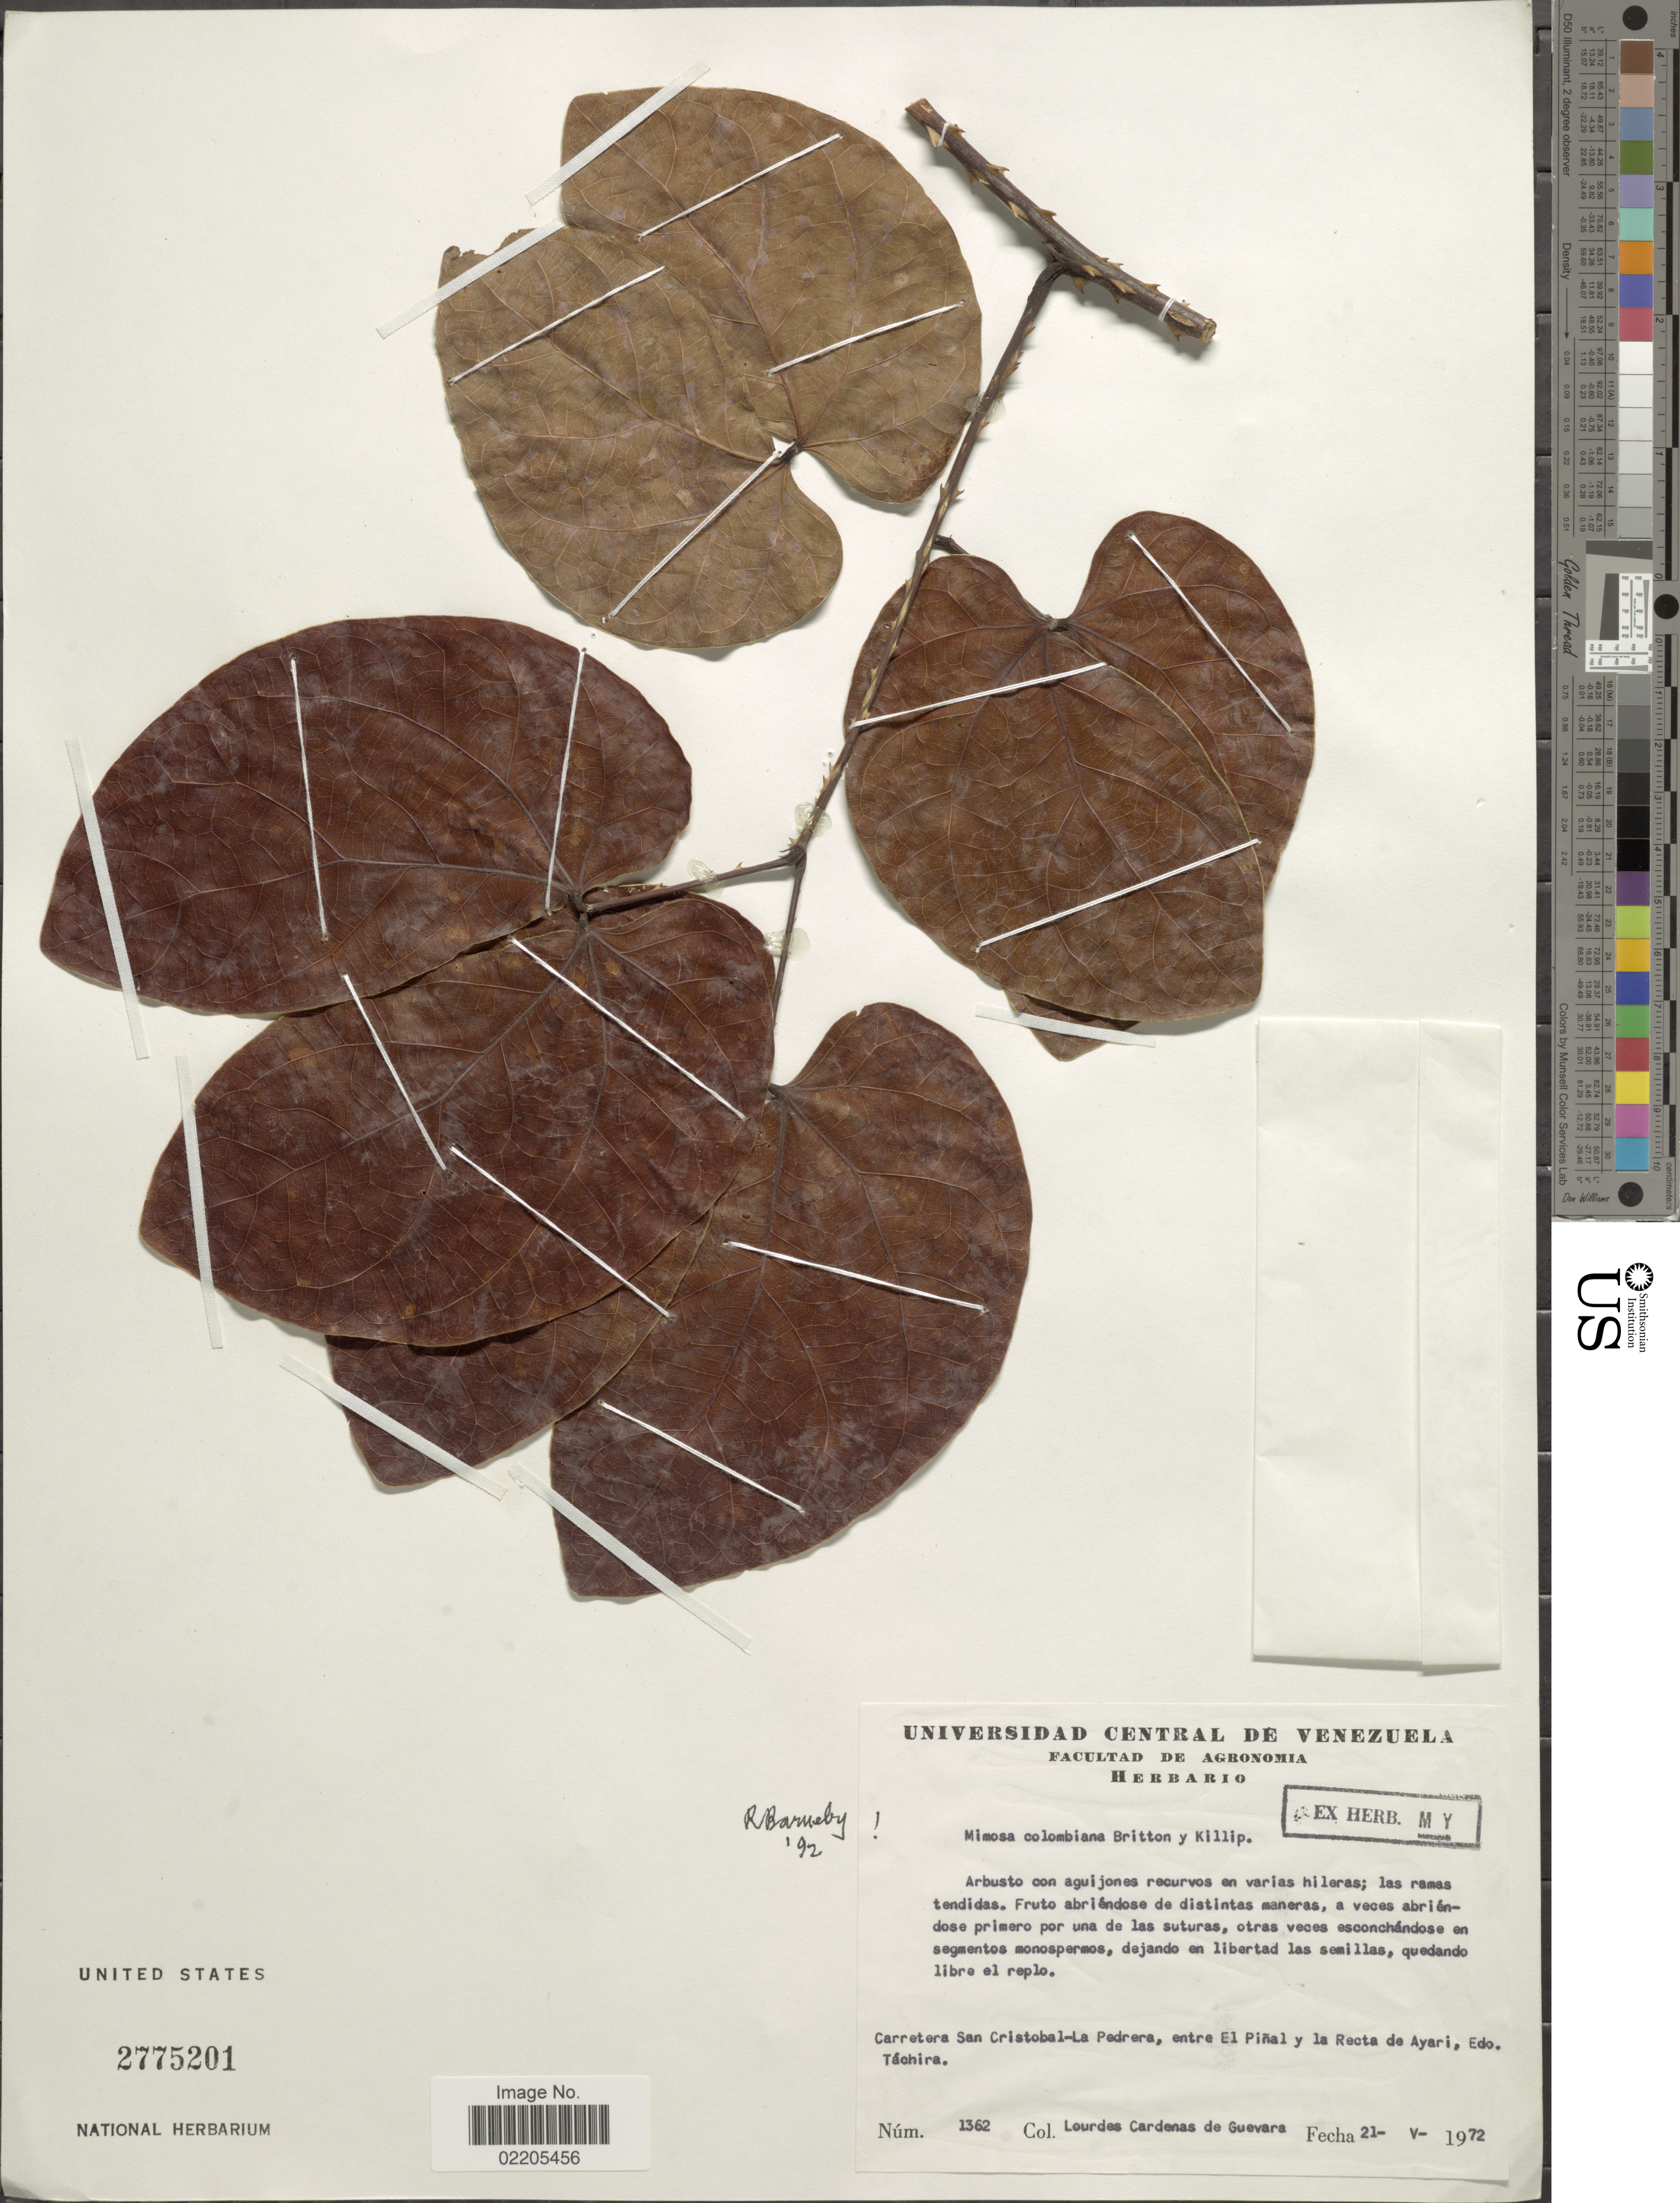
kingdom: Plantae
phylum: Tracheophyta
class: Magnoliopsida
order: Fabales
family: Fabaceae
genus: Mimosa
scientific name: Mimosa colombiana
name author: Britton & Killip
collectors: L. De Guevara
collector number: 1362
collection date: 1972-05-21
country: Venezuela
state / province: Tachira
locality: Carretera San San Cristobal-La Pedrera, entre El Pinal y la Recta de Ayari, Edo. Tachira.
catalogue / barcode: US 2775201